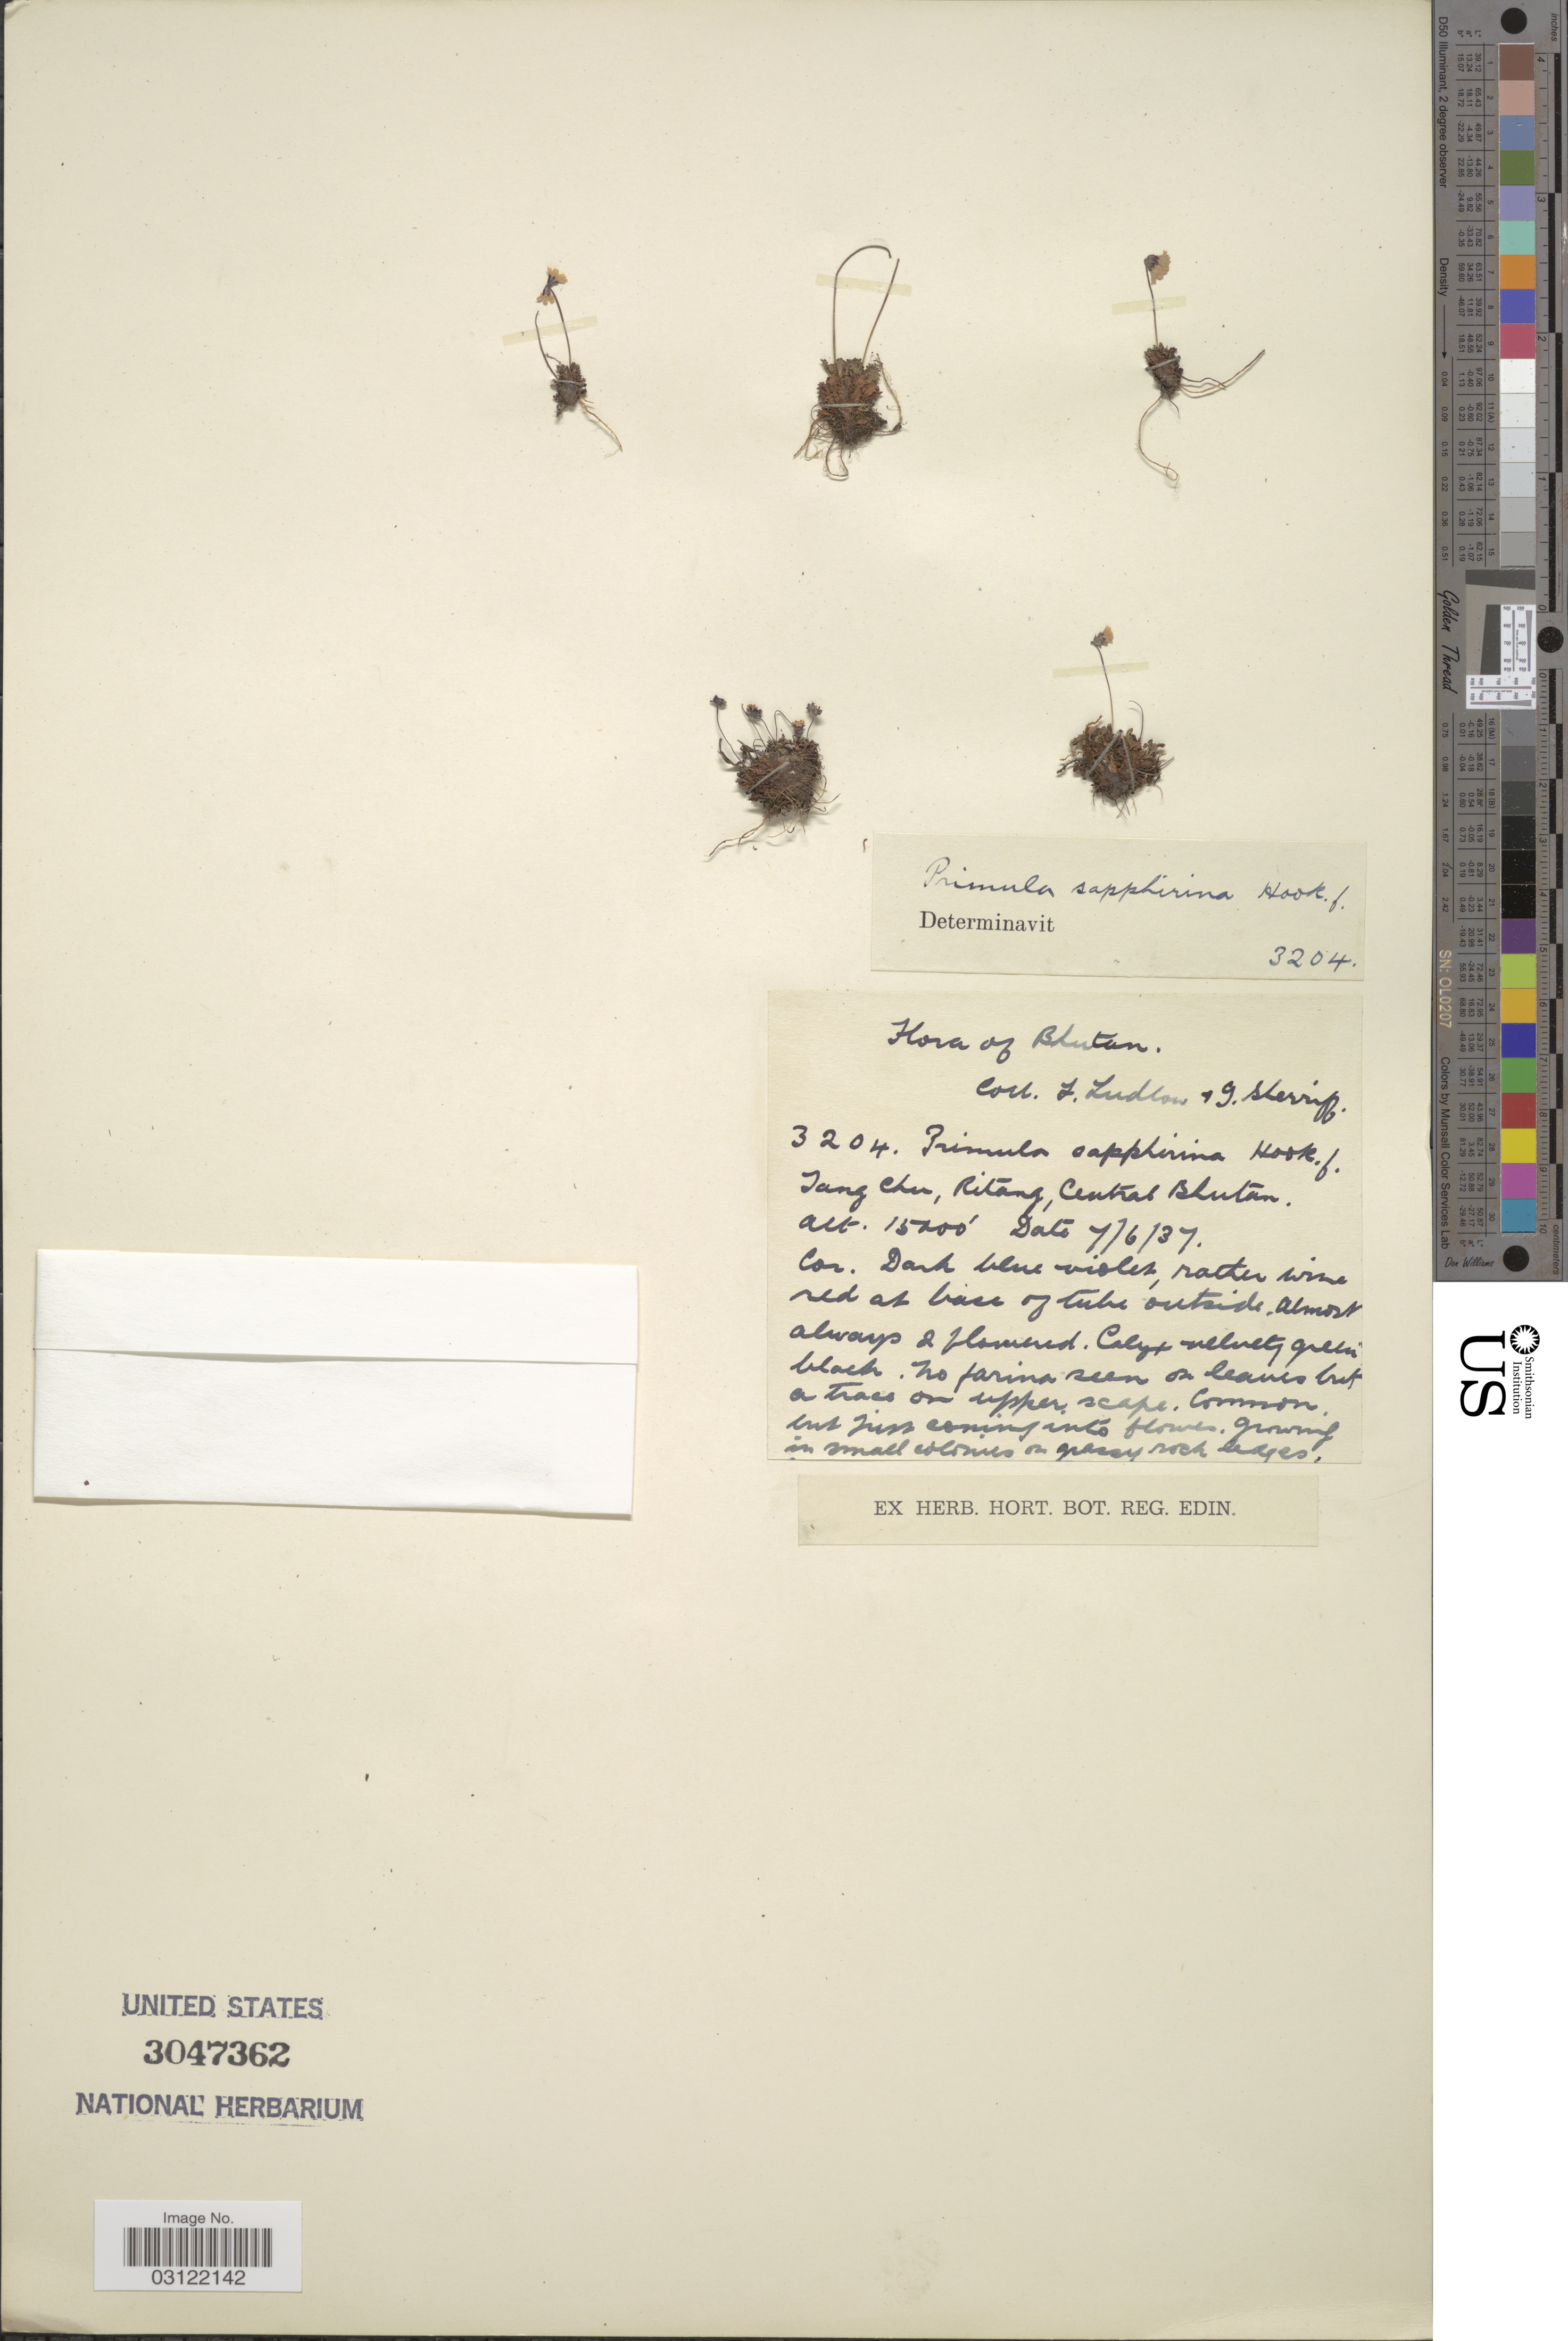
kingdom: Plantae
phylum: Tracheophyta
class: Magnoliopsida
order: Ericales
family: Primulaceae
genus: Primula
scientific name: Primula sapphirina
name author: Hook. f. & Thomson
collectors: F. Ludlow & G. Sherriff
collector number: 3204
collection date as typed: Transcribed d/m/y: 7/6/37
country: Bhutan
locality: Tang Chu, Ritang, Central Bhutan.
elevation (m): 4572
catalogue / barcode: US 3047362